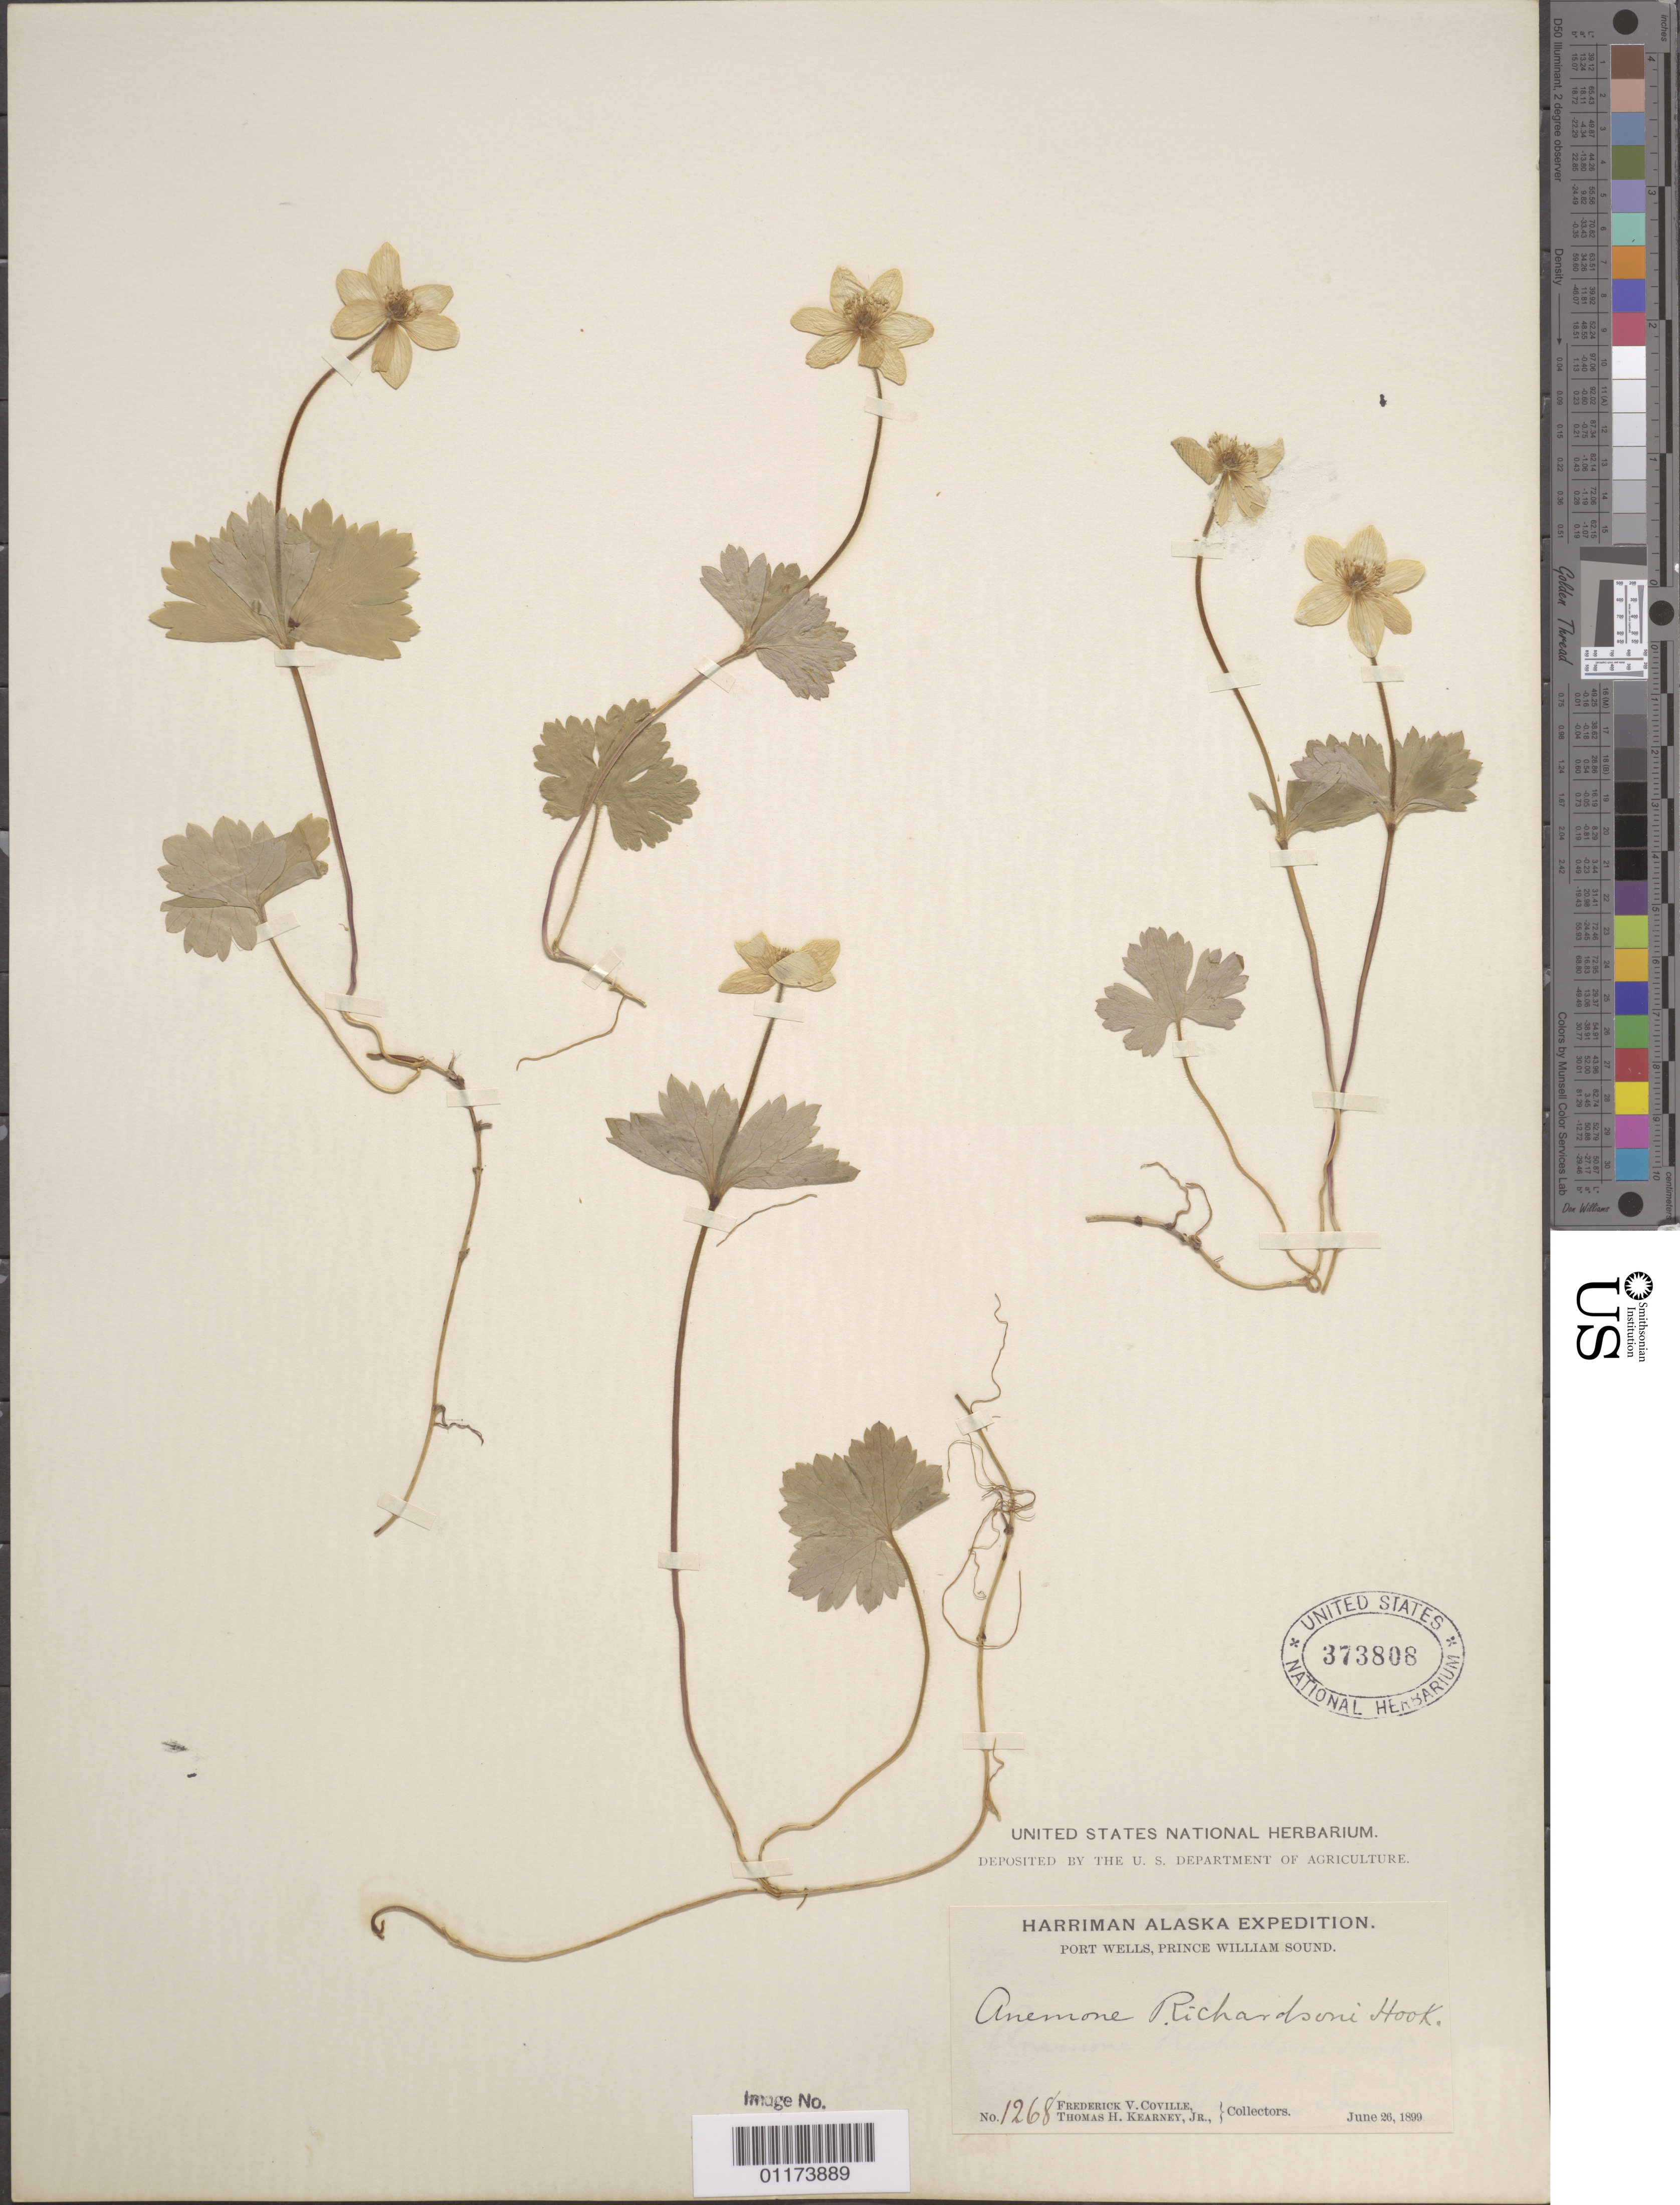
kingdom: Plantae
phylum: Tracheophyta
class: Magnoliopsida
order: Ranunculales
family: Ranunculaceae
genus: Anemone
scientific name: Anemone richardsonii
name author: Hook.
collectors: F. V. Coville & T. H. Kearney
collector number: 1268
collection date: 1899-06-26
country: United States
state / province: Alaska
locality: Port Wells, Prince William Sound.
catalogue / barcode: US 373808